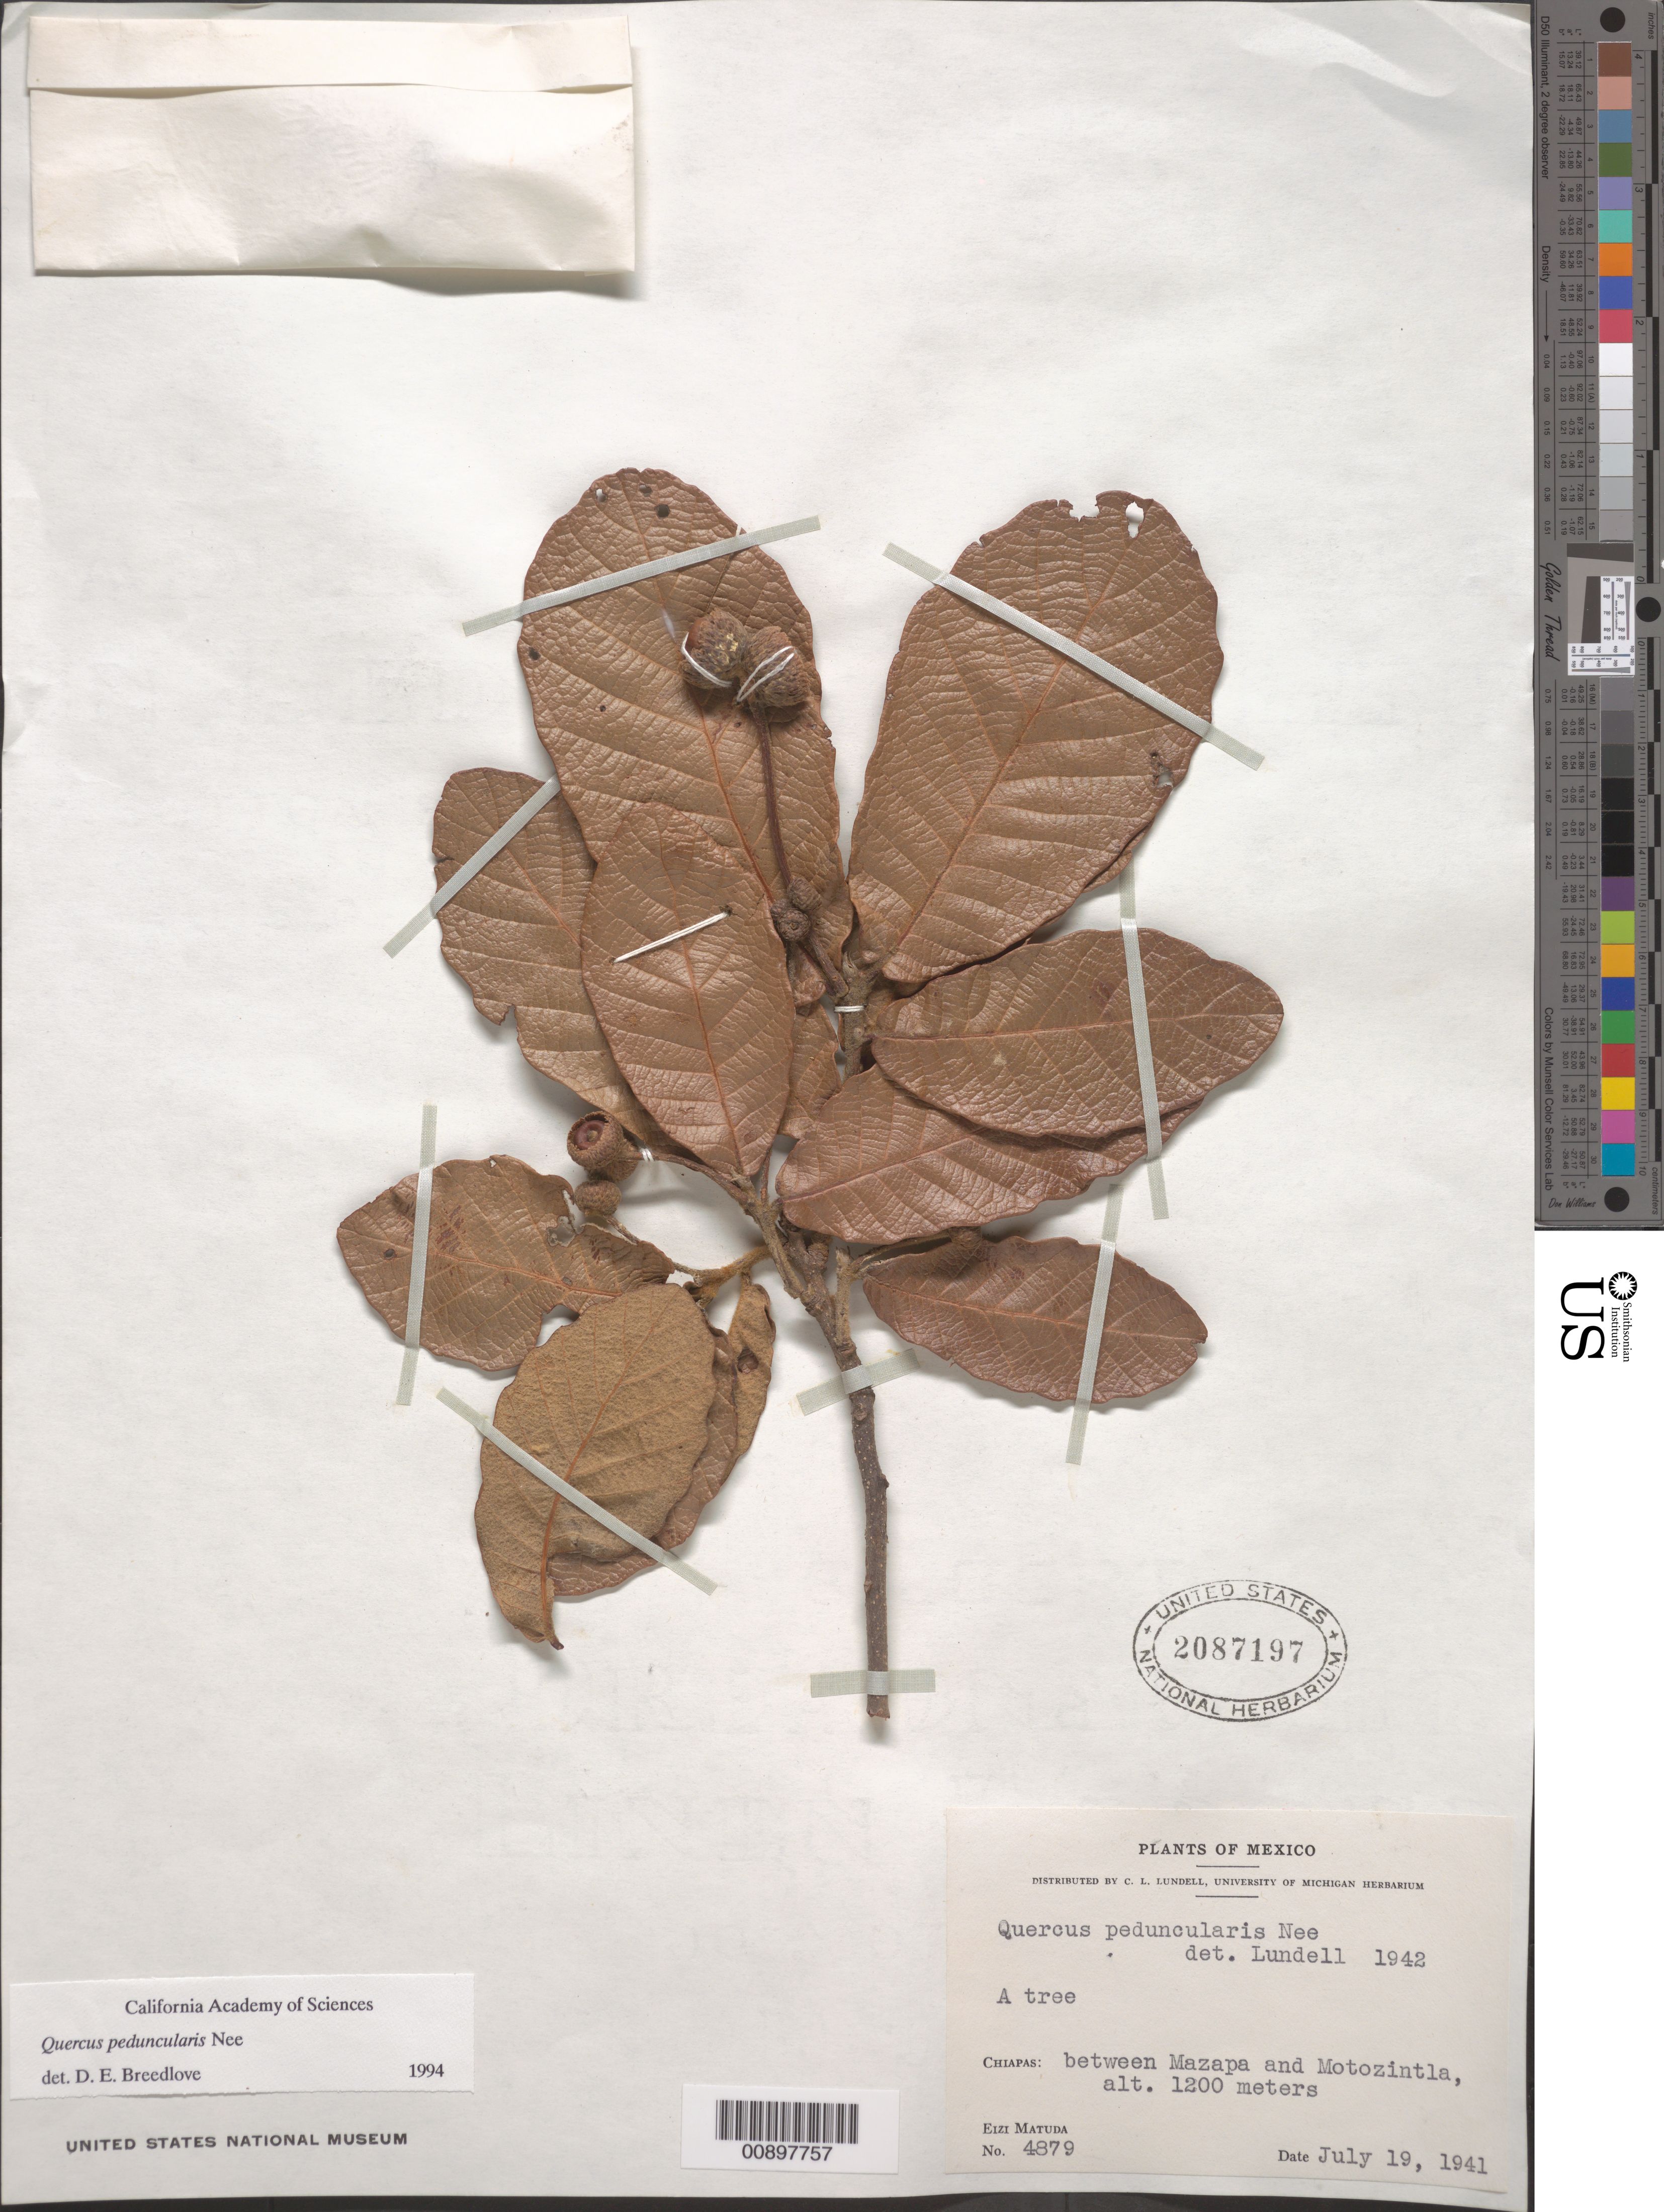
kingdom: Plantae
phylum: Tracheophyta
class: Magnoliopsida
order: Fagales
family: Fagaceae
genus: Quercus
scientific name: Quercus peduncularis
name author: Née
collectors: E. Matuda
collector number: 4879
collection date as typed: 19 Jul 1941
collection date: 1941-07-19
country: Mexico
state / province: Chiapas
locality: Between Mazapa and Motozintla.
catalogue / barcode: US 2087197